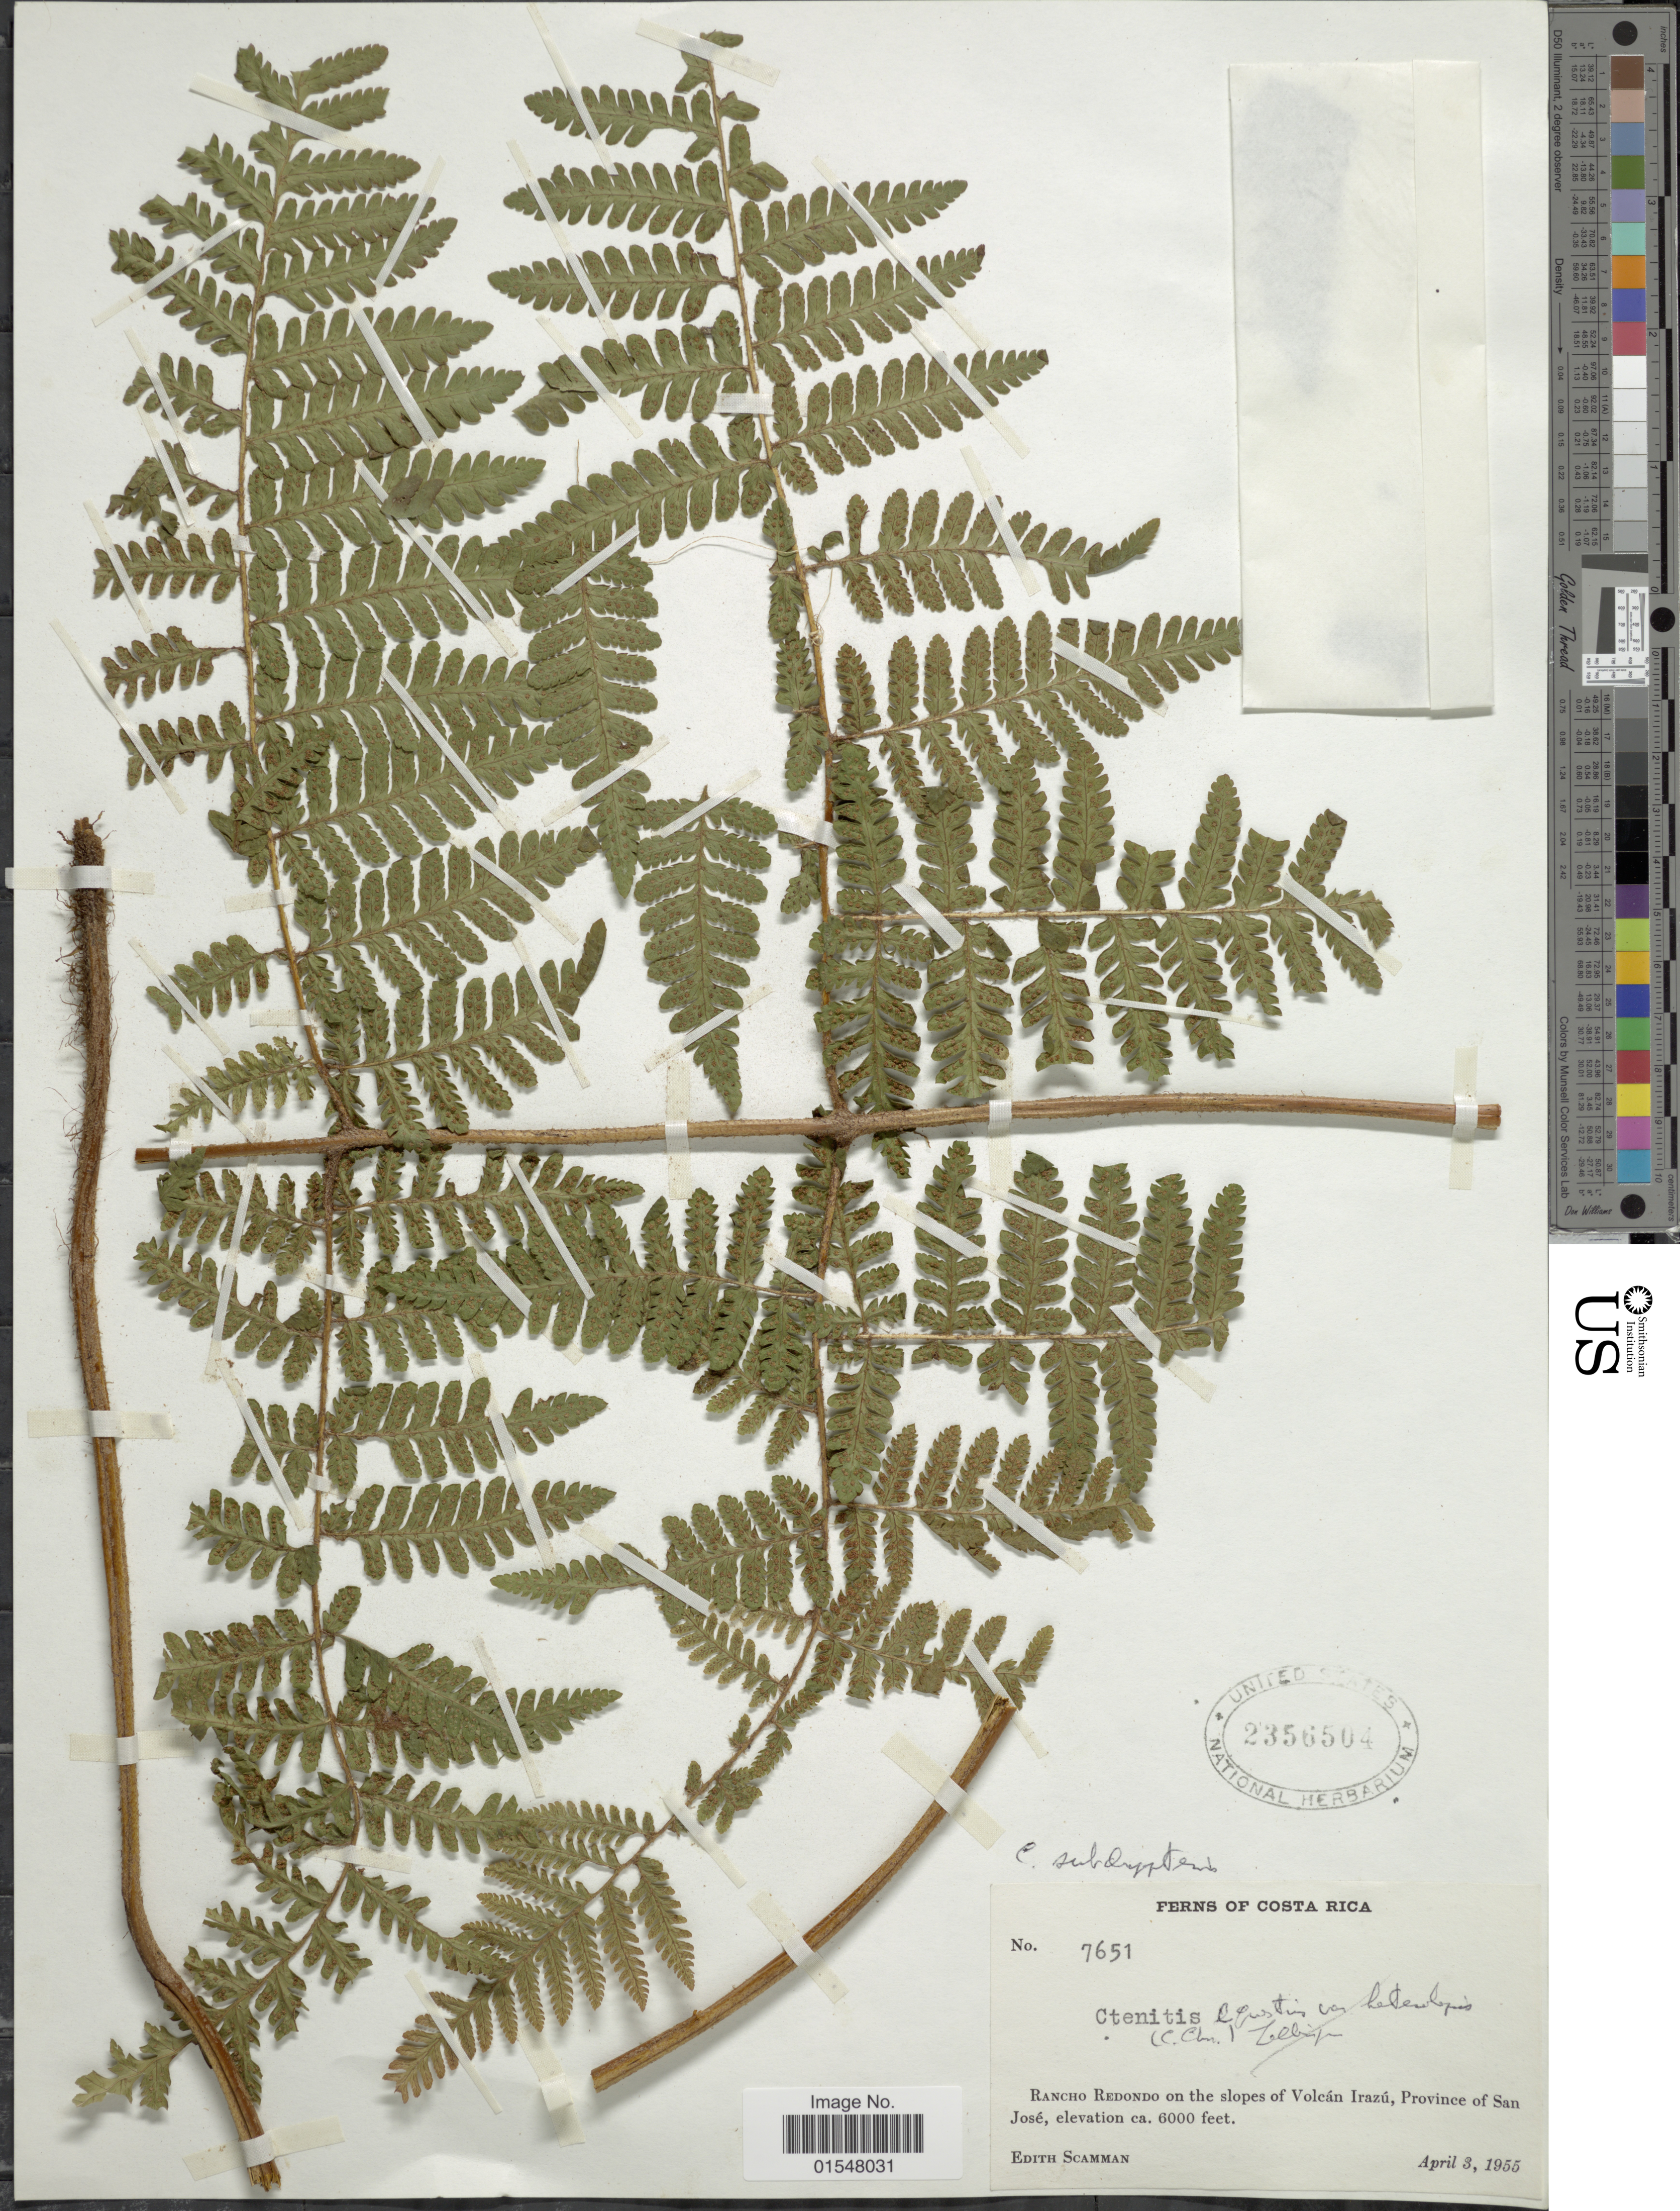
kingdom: Plantae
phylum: Tracheophyta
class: Polypodiopsida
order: Polypodiales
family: Dryopteridaceae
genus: Ctenitis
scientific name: Ctenitis subdryopteris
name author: (Christ) Lellinger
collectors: E. Scamman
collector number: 7651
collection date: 1955-04-03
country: Costa Rica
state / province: San José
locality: Rancho Redondo on the slopes of Volcán Irazú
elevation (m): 1829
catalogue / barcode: US 2356504